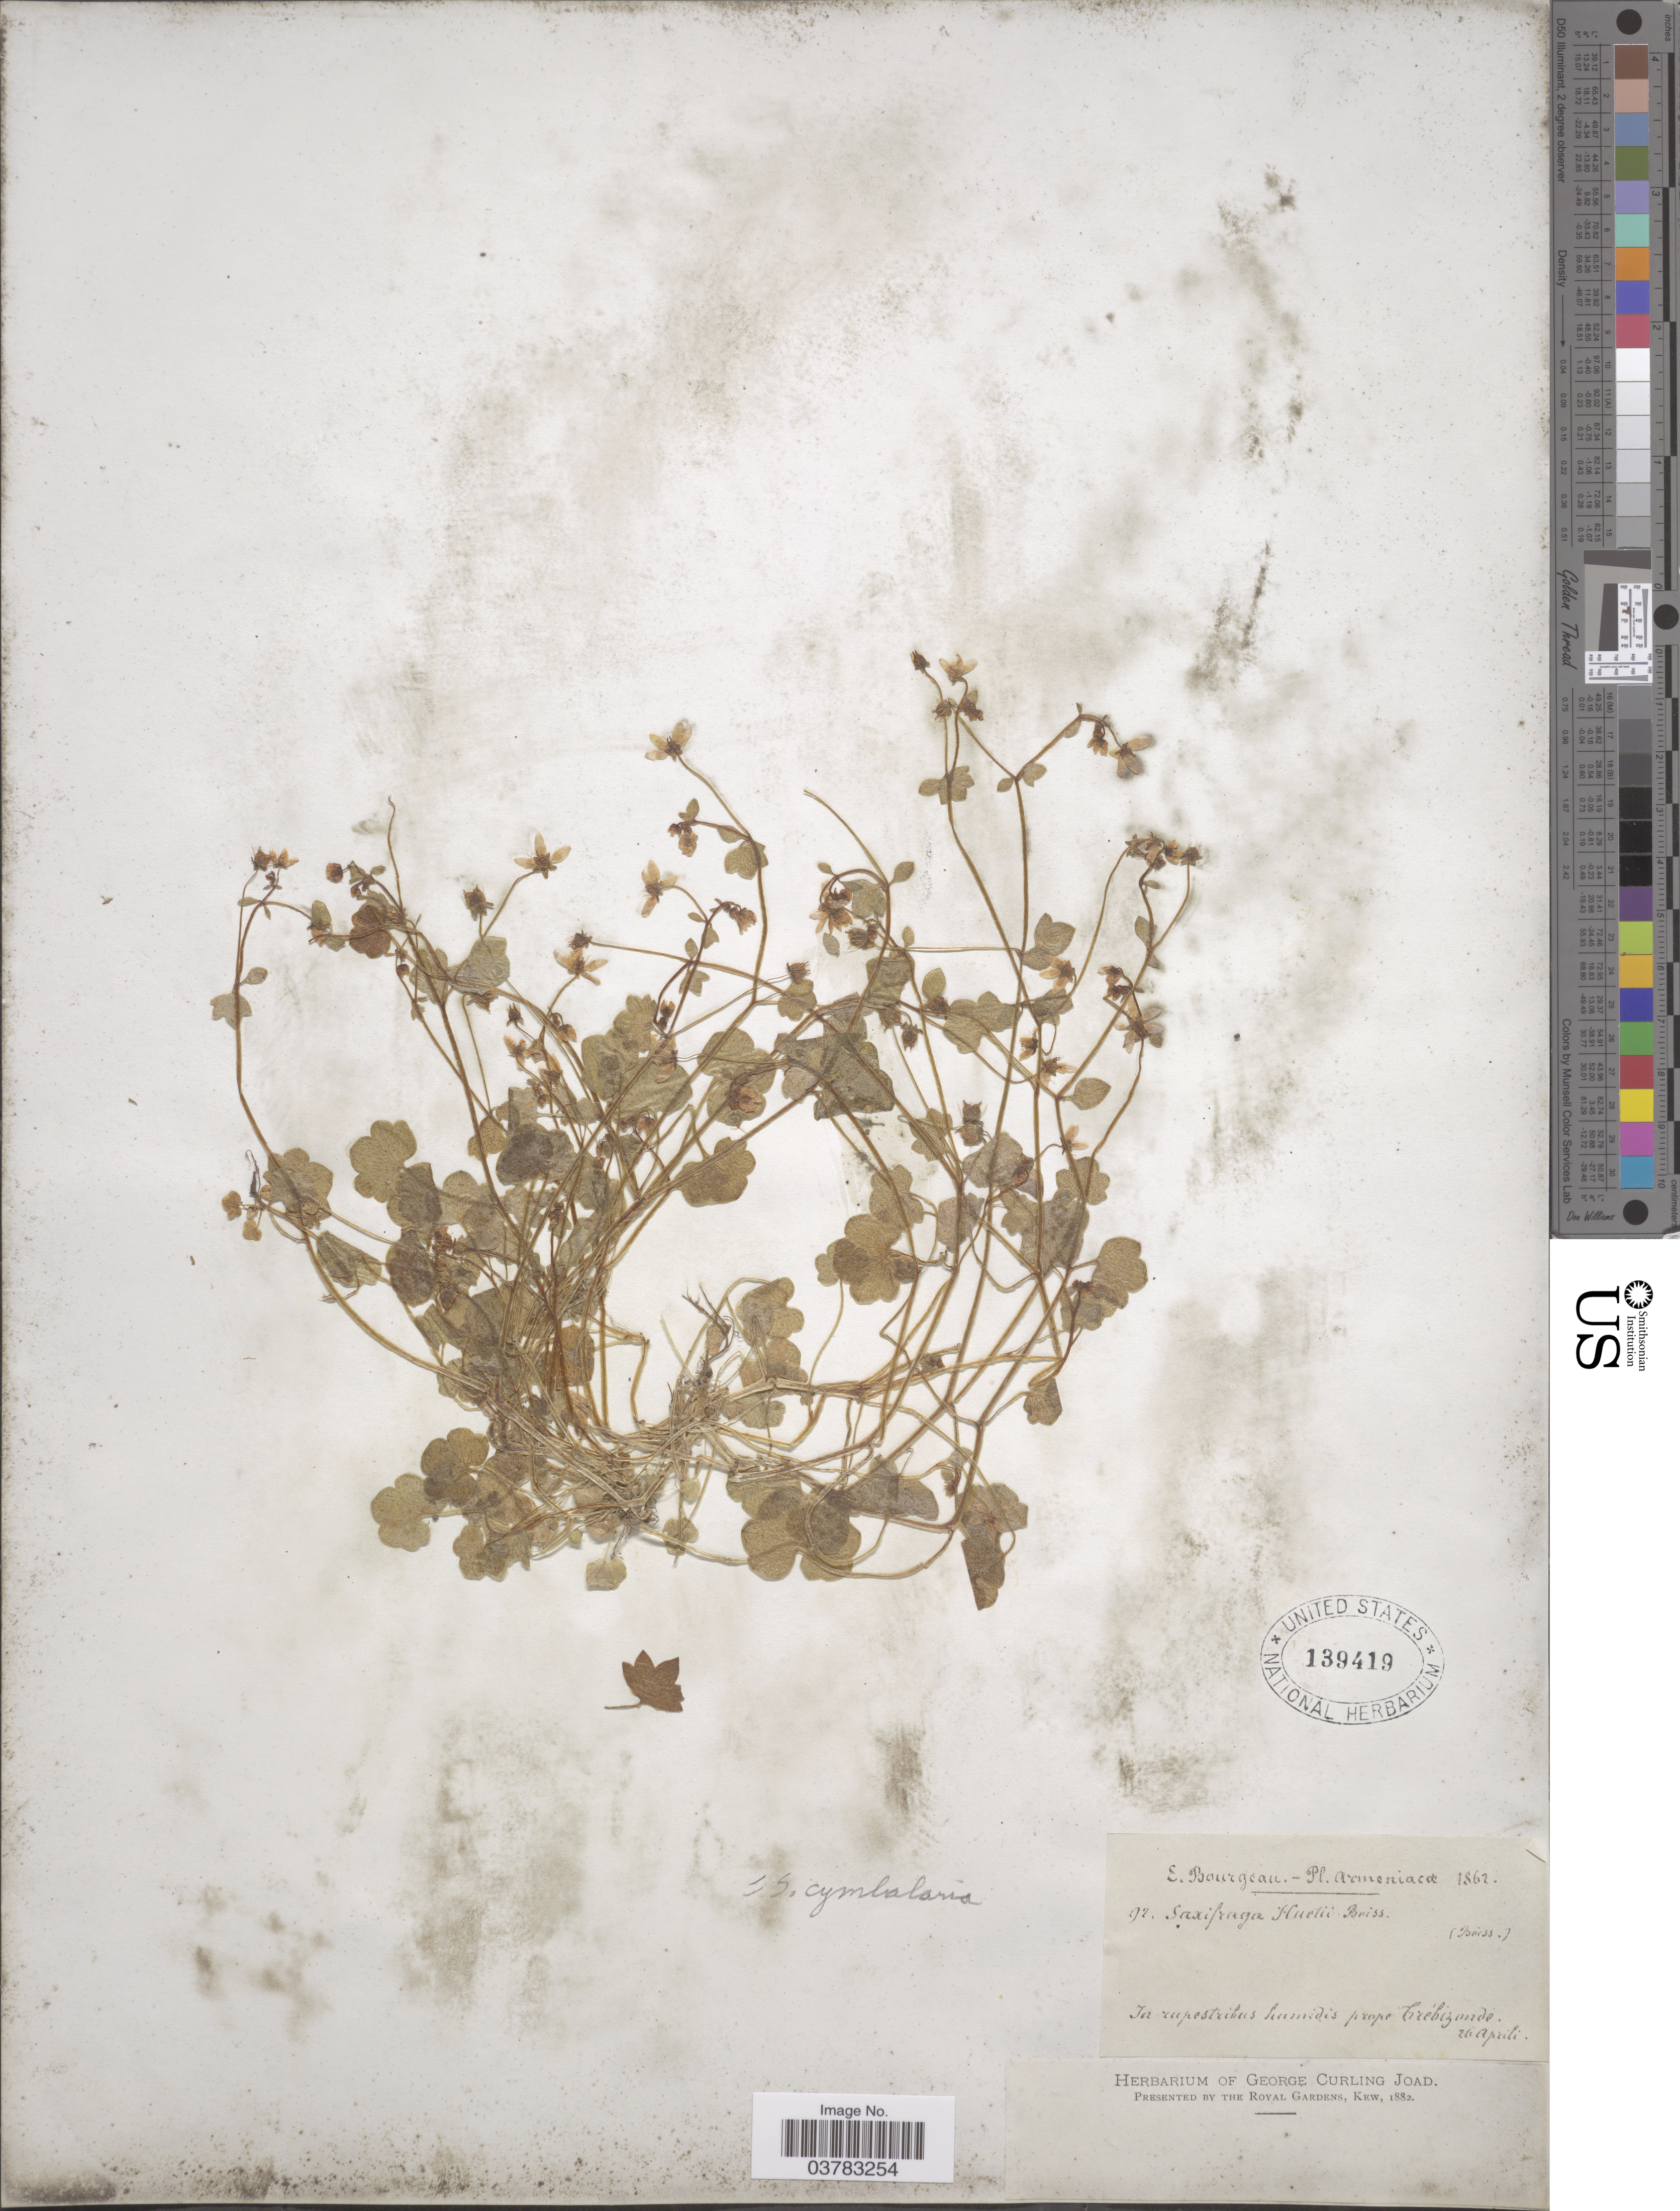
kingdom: Plantae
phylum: Tracheophyta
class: Magnoliopsida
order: Saxifragales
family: Saxifragaceae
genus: Saxifraga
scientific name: Saxifraga cymbalaria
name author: L.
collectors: E. Bourgeau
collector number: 92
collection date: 1862-04-26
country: Turkey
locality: Armeniacæ. In rupestribus humidis prope Trébizonde.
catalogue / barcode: US 139419